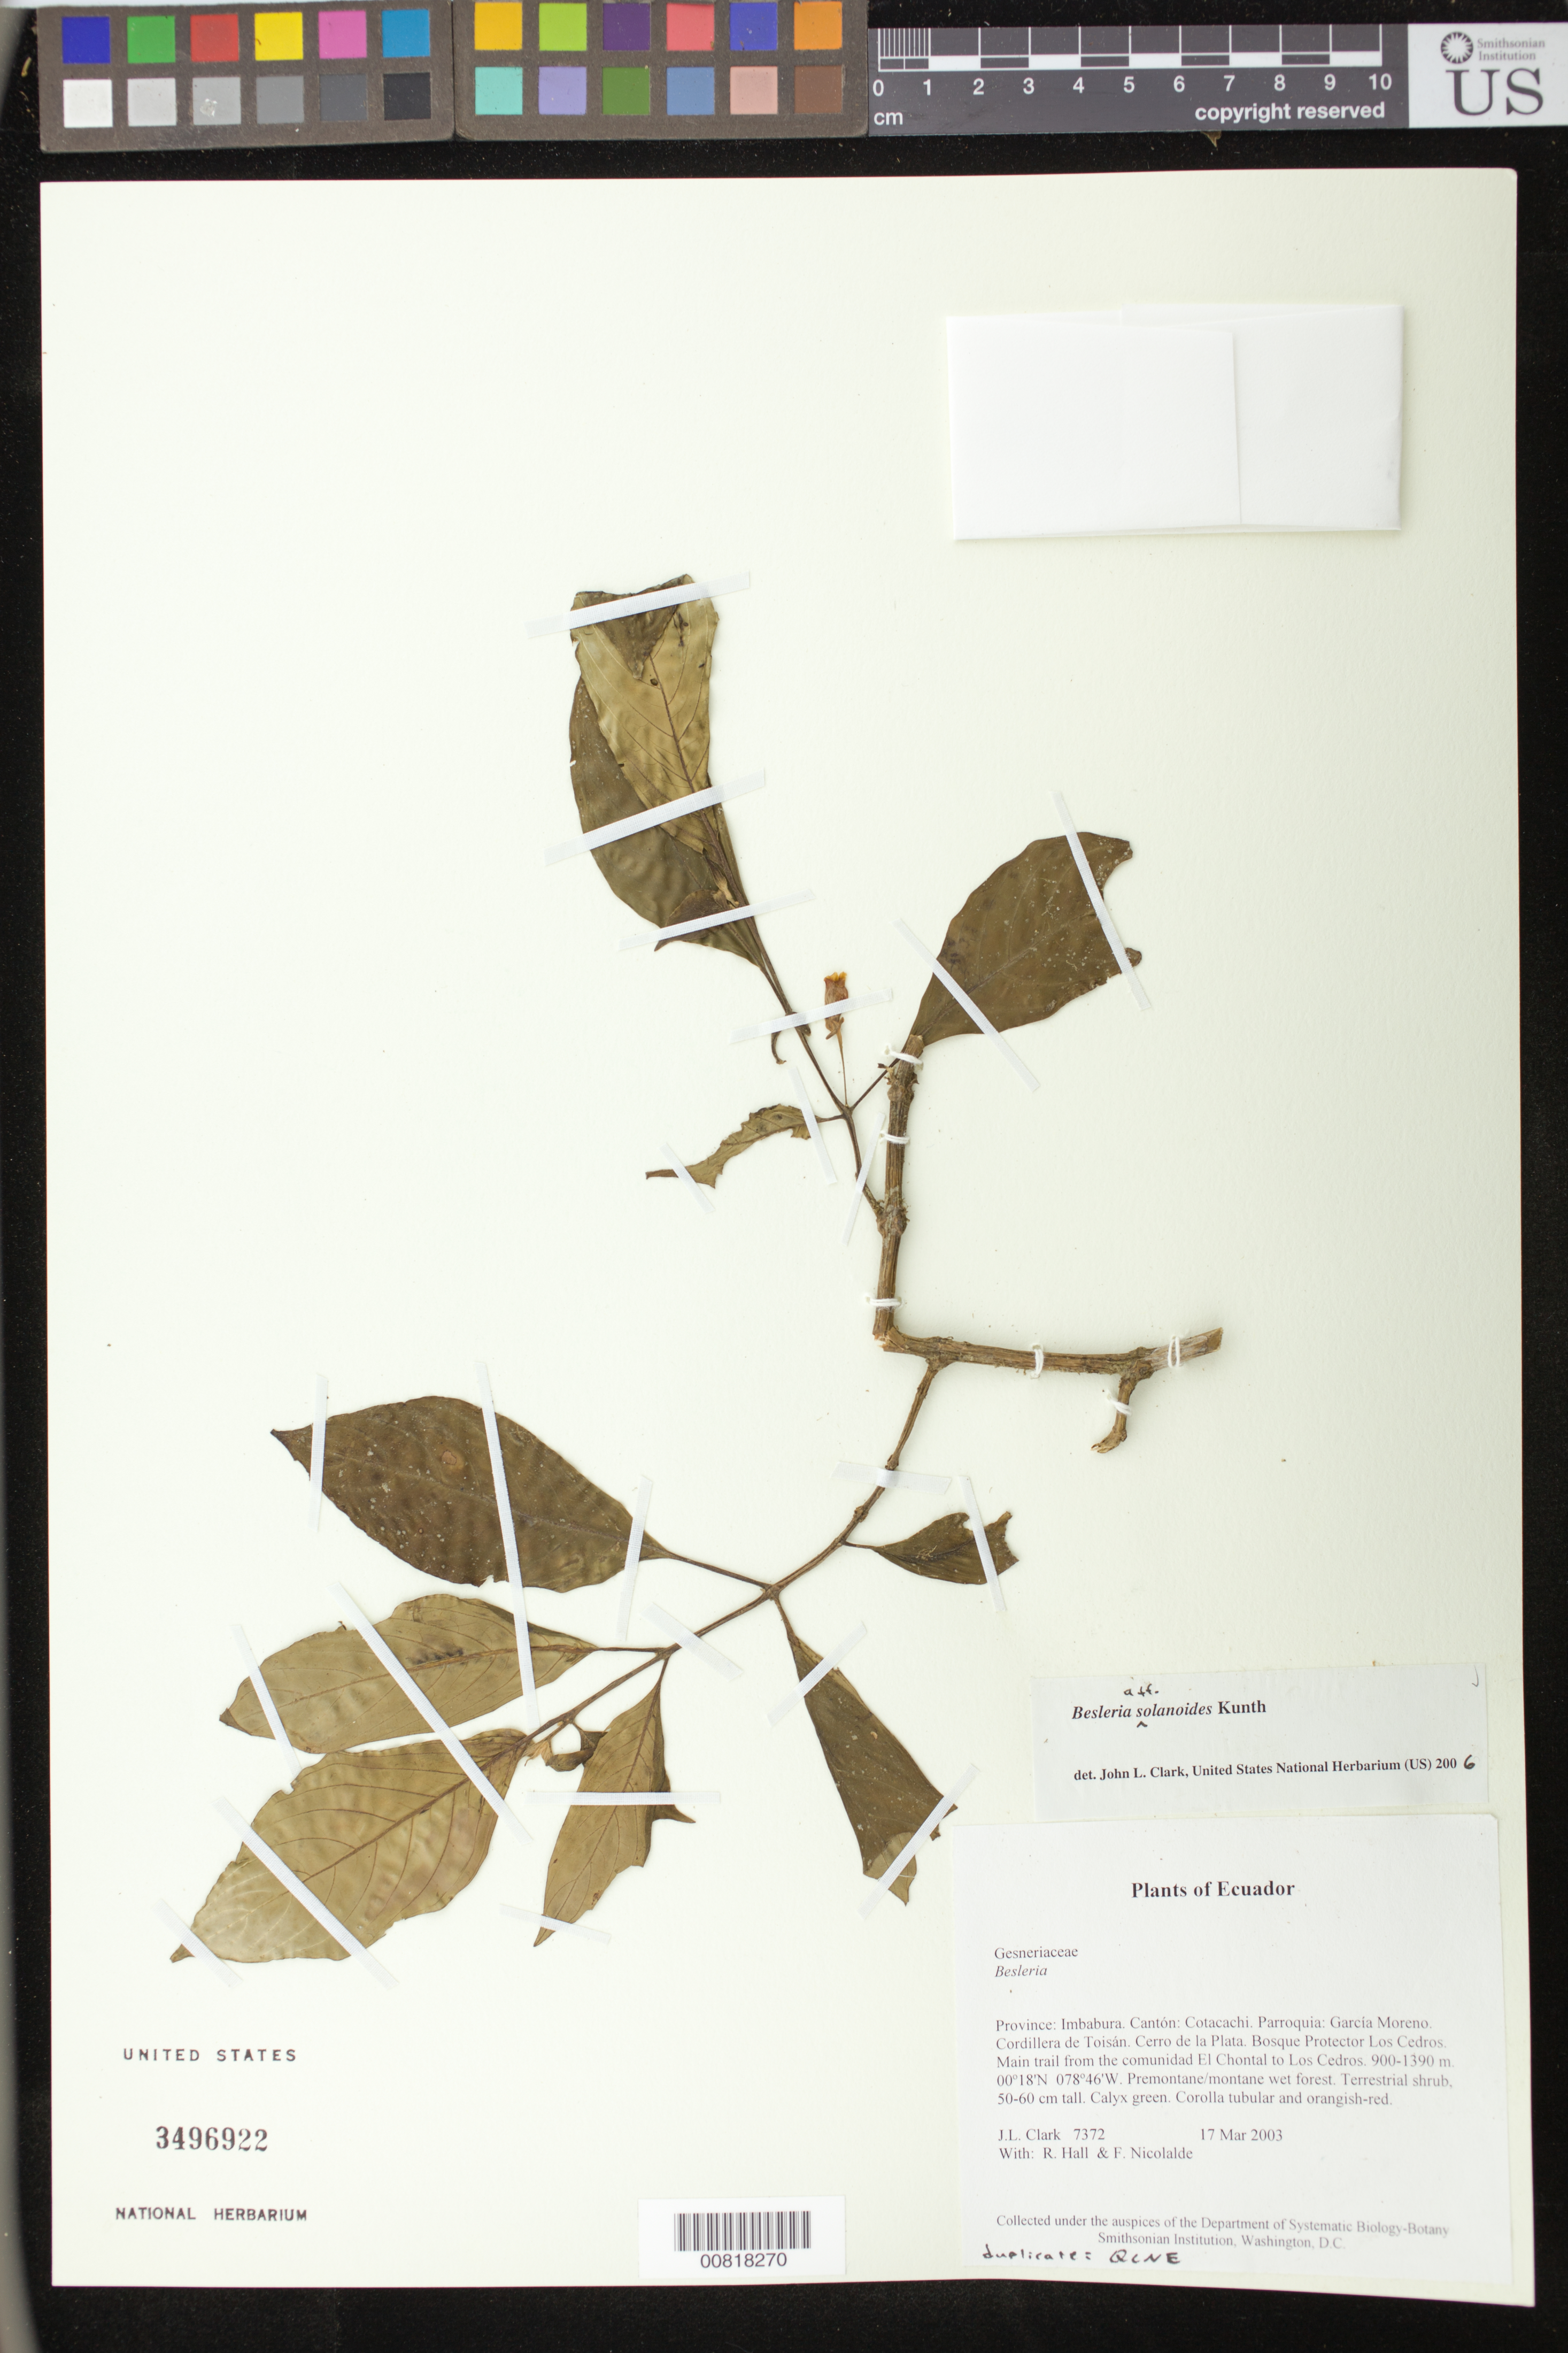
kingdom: Plantae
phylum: Tracheophyta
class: Magnoliopsida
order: Lamiales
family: Gesneriaceae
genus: Besleria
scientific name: Besleria solanoides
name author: Kunth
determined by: Clark, J. L., (SEL), The Marie Selby Botanical Garden (UNITED STATES)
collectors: J. L. Clark, R. Hall & F. Nicolalde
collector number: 7372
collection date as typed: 17 Mar 2003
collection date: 2003-03-17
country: Ecuador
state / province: Imbabura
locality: Cotacachi. Parroquia: García Moreno. Cordillera de Toisán. Cerro de la Plata. Bosque Protector Los Cedros. Main trail from the comunidad El Chontal to Los Cedros.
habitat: Premontane/montane wet forest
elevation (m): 900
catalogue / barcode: US 3496922